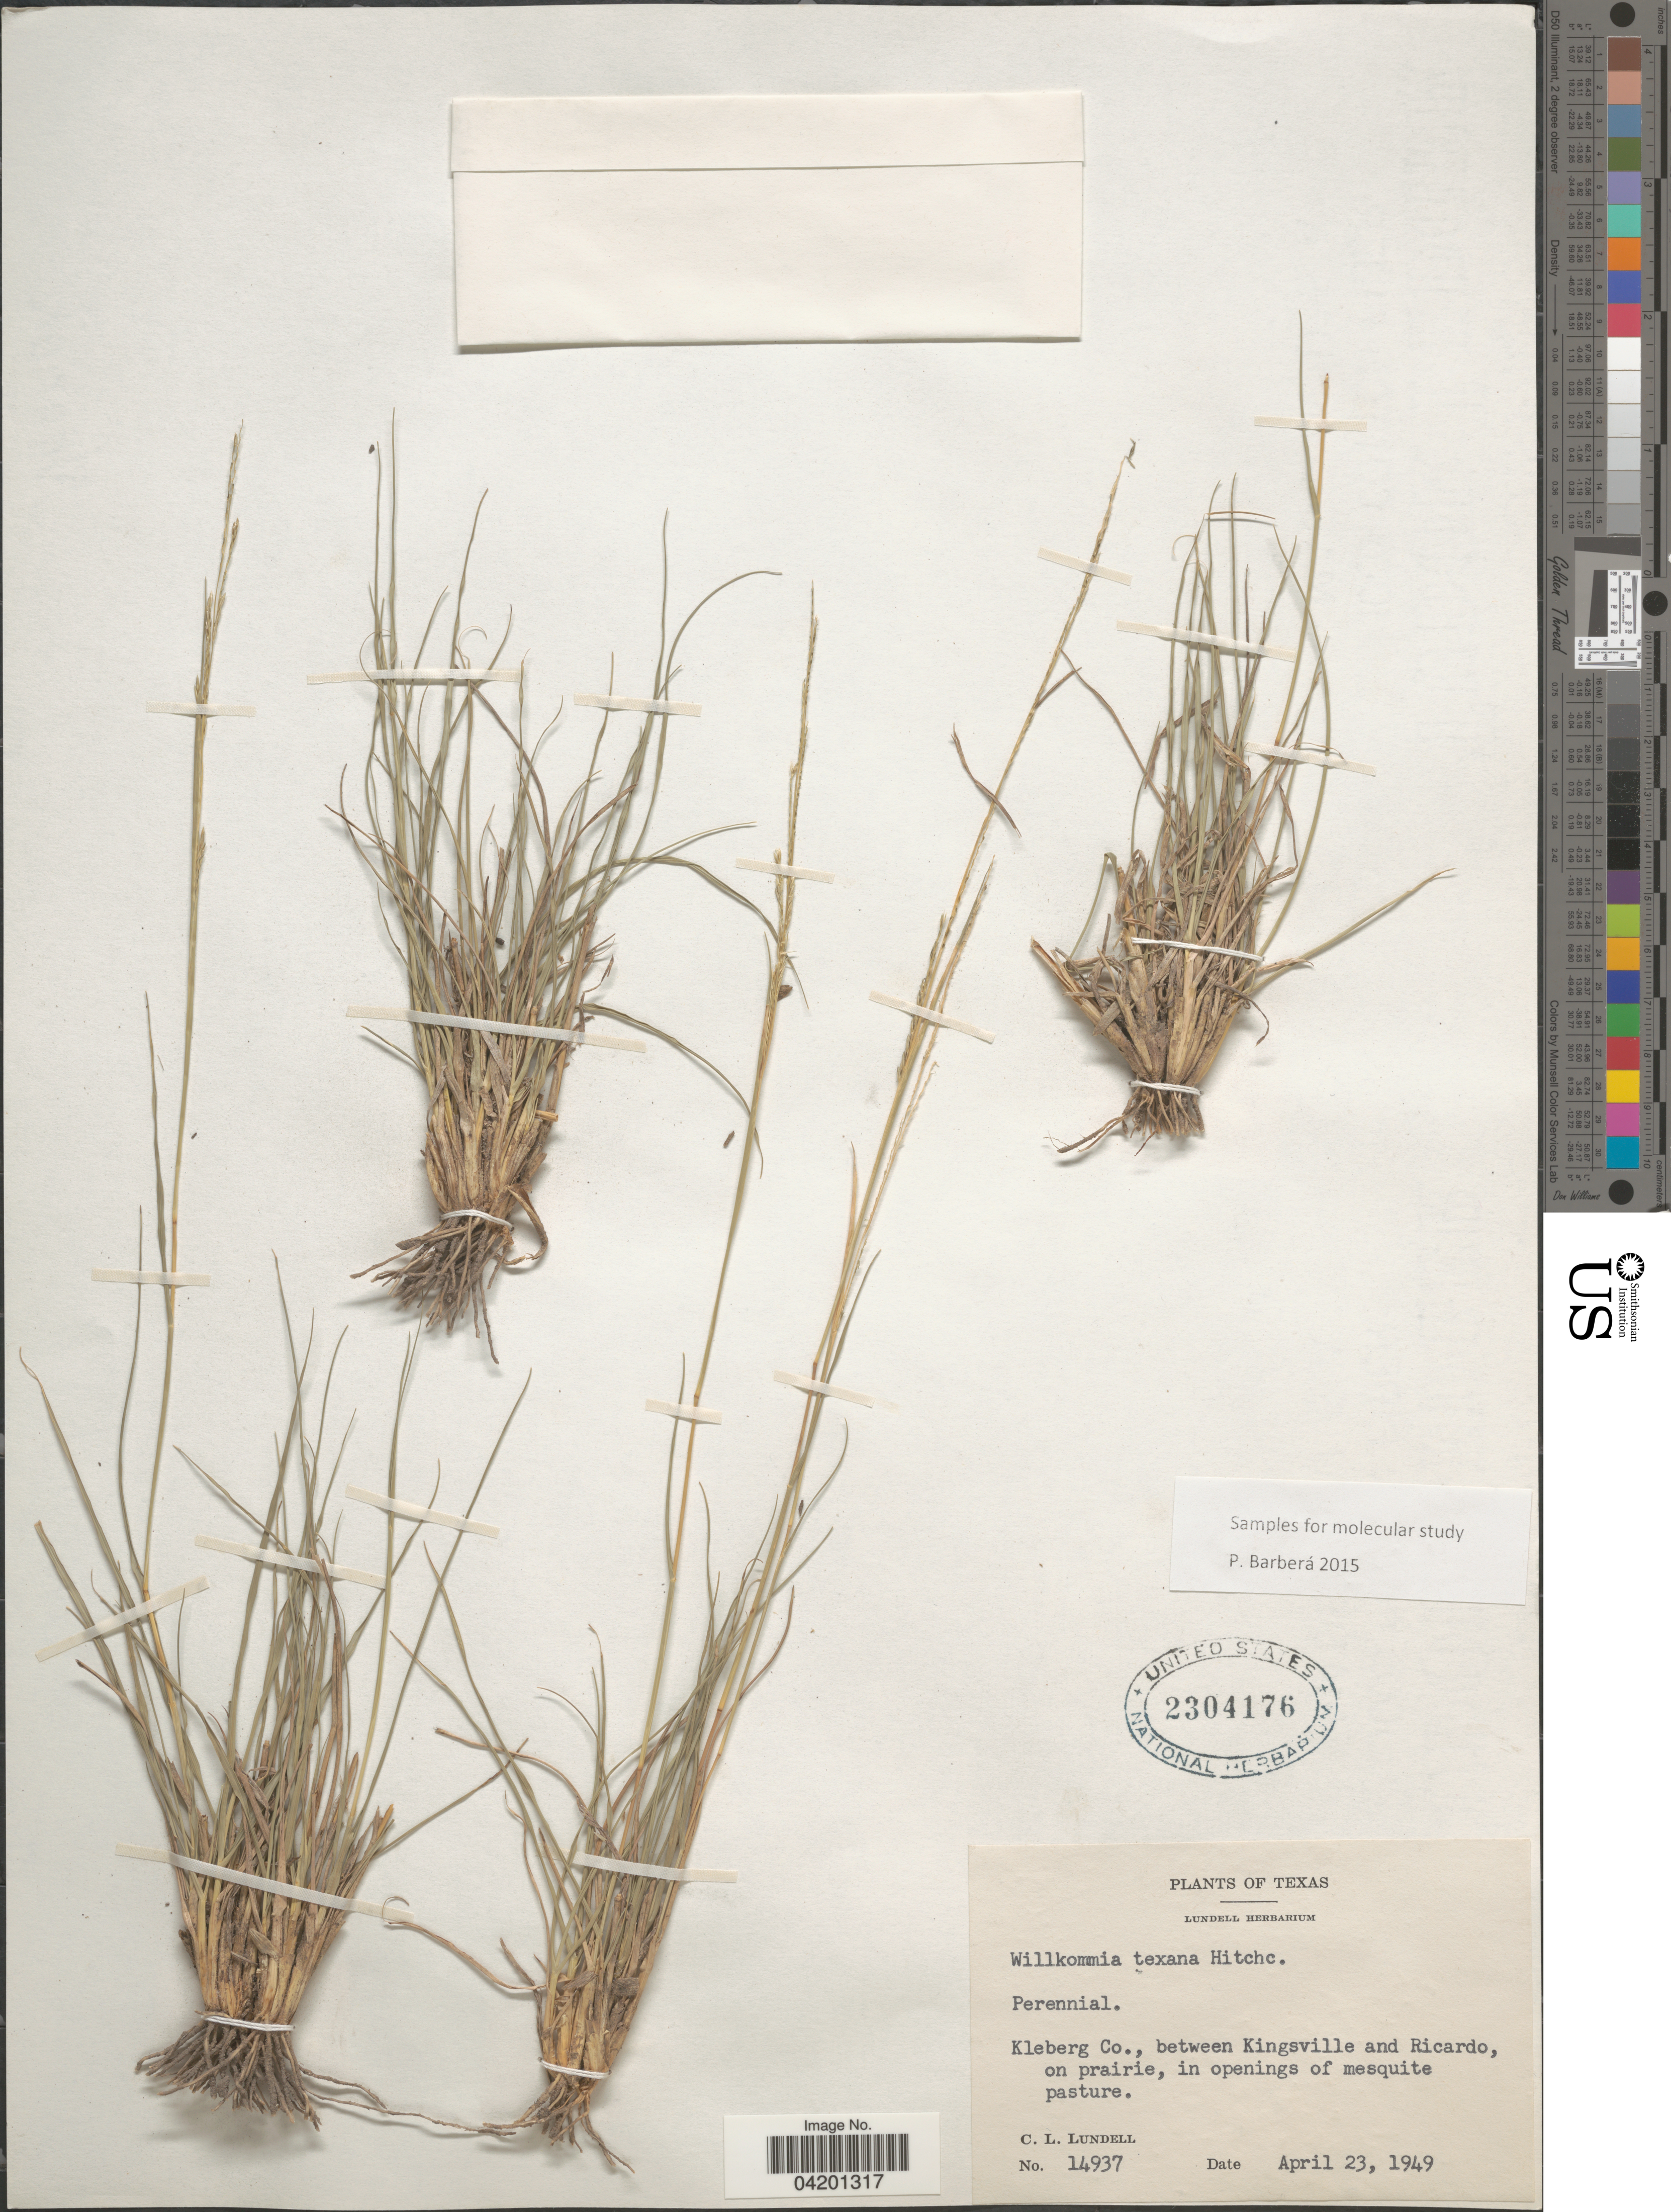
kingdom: Plantae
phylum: Tracheophyta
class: Liliopsida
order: Poales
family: Poaceae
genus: Willkommia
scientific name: Willkommia texana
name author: Hitchc.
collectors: C. L. Lundell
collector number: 14937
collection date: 1949-04-23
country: United States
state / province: Texas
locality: Kleberg Co., between Kingsville and Ricardo.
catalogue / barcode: US 2304176